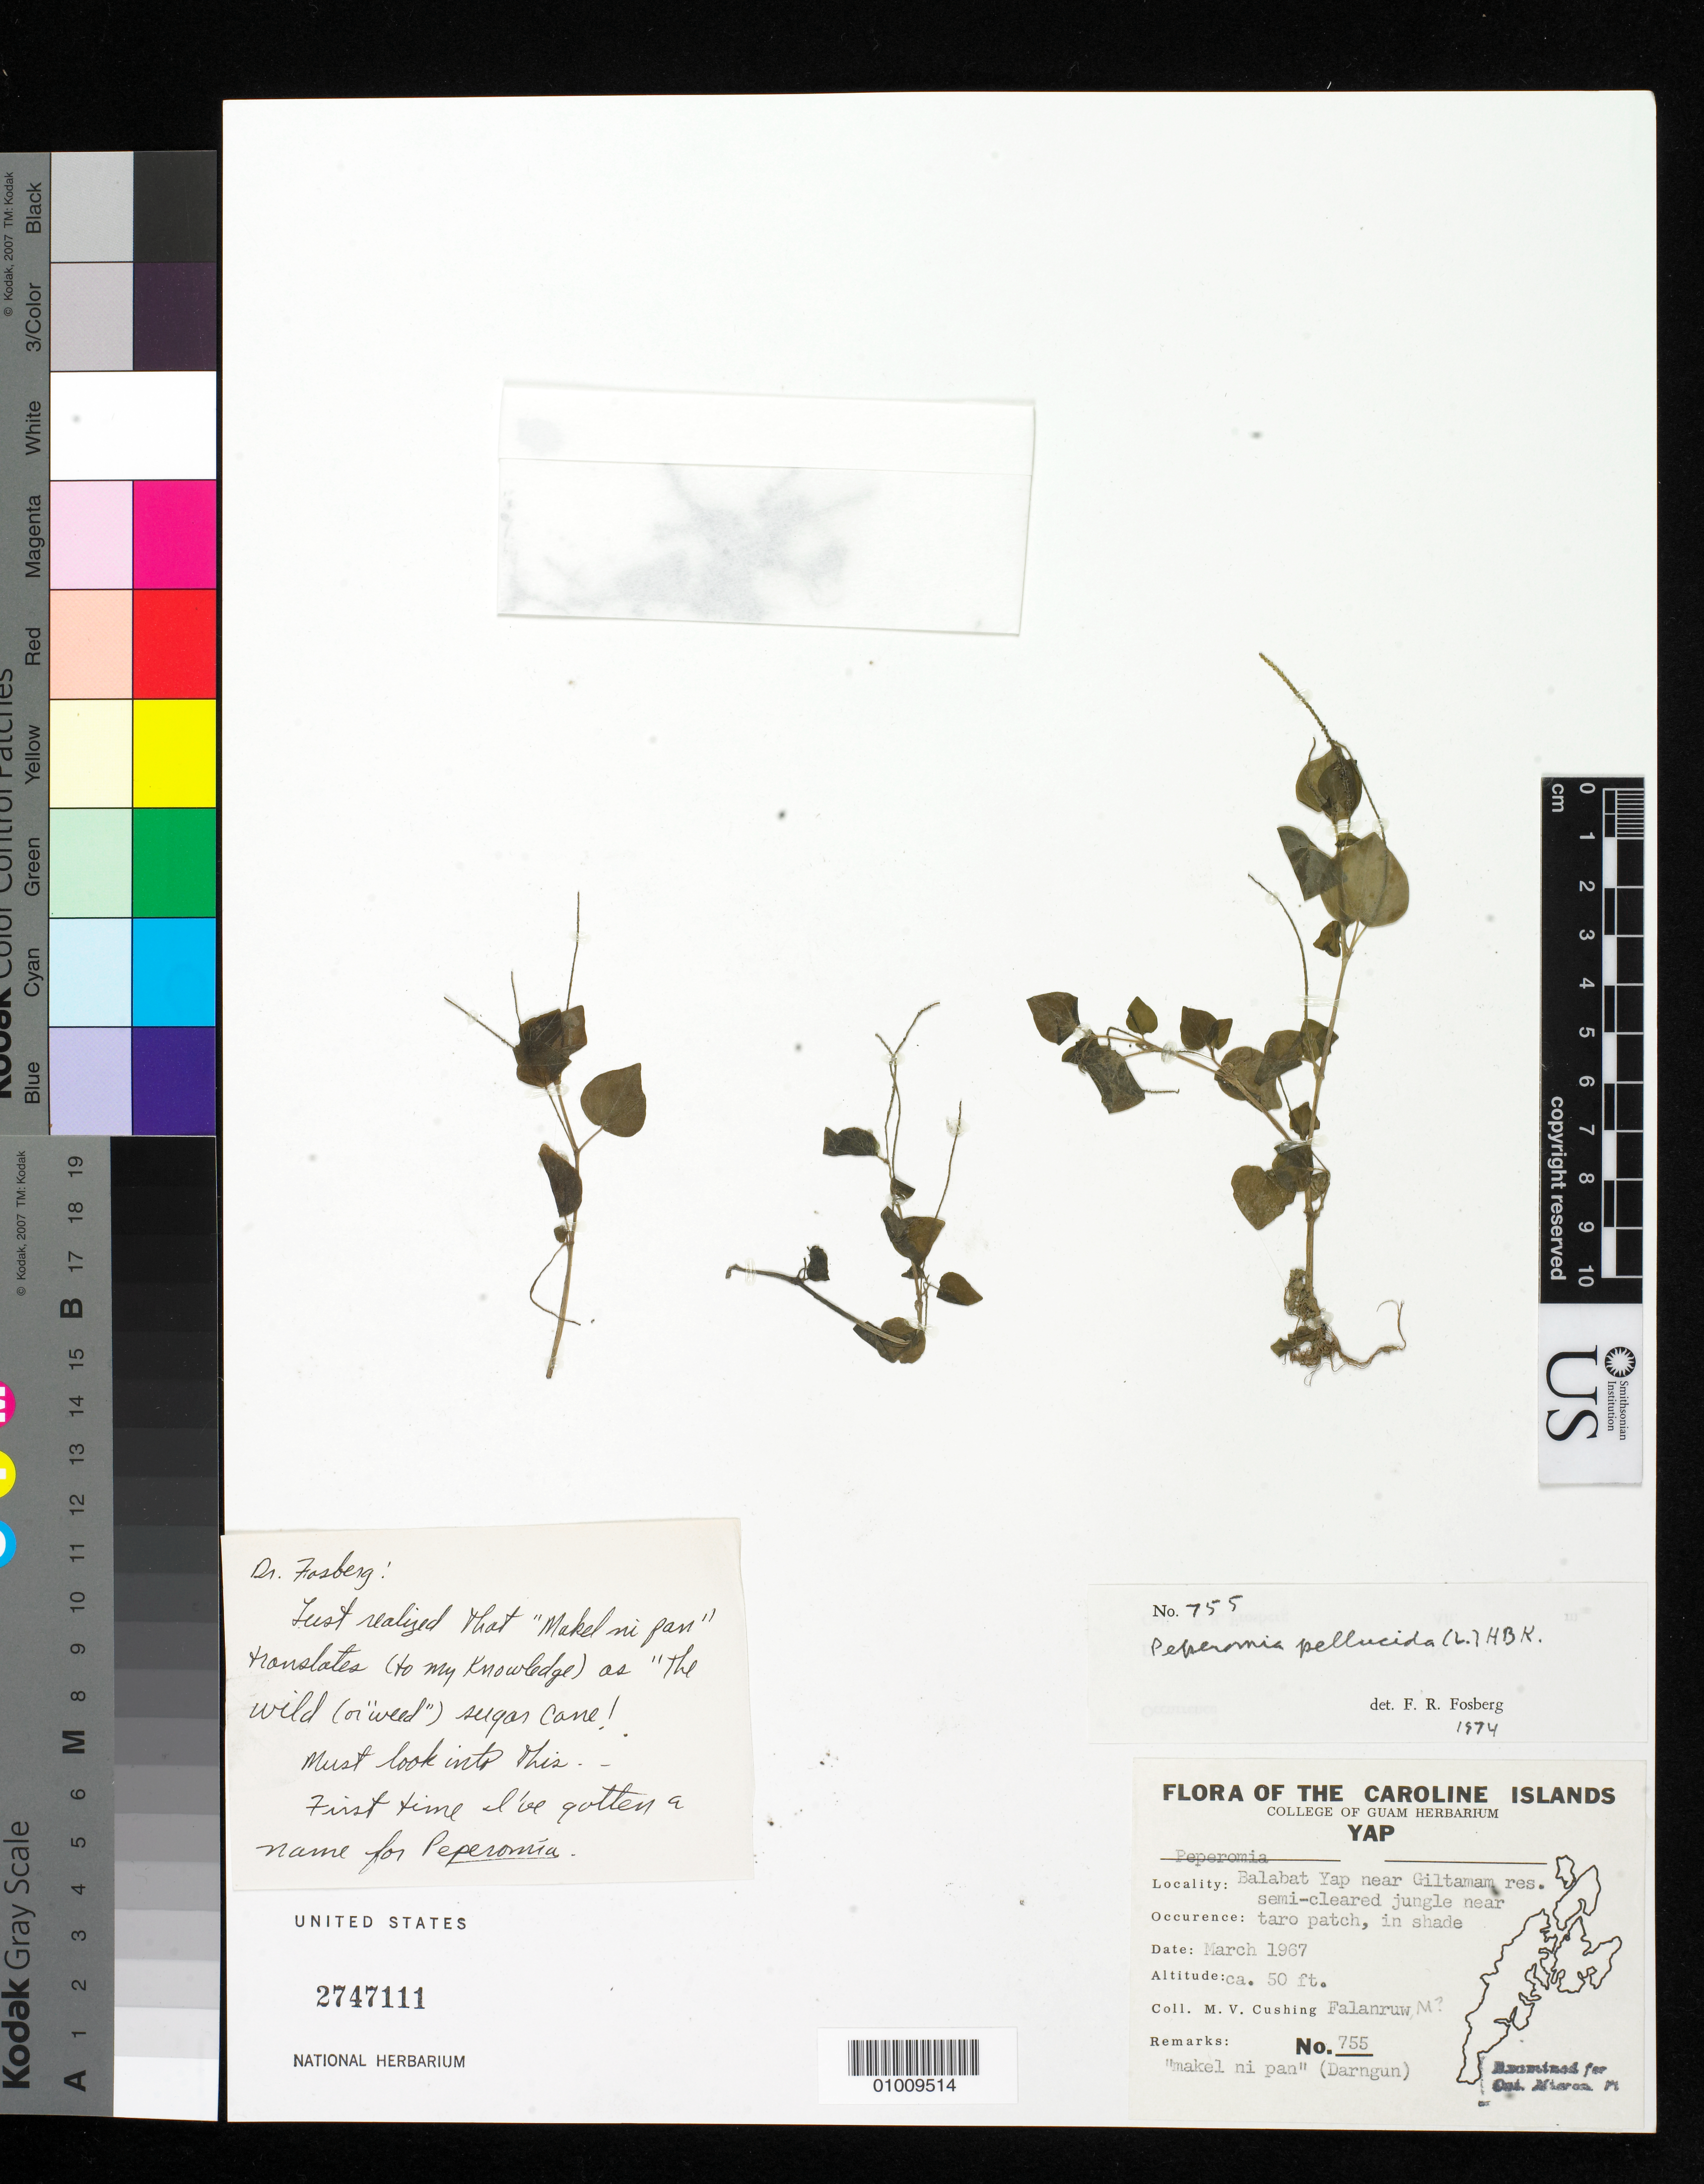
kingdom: Plantae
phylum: Tracheophyta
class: Magnoliopsida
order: Piperales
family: Piperaceae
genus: Peperomia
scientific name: Peperomia pellucida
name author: (L.) Kunth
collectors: M. V. Cushing & M. Falanruw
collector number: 755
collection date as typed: Mar 1967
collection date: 1967-03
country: Micronesia, Federated States of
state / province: Yap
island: Yap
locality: Balabat Yap near Giltamam Res.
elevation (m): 15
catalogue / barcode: US 2747111